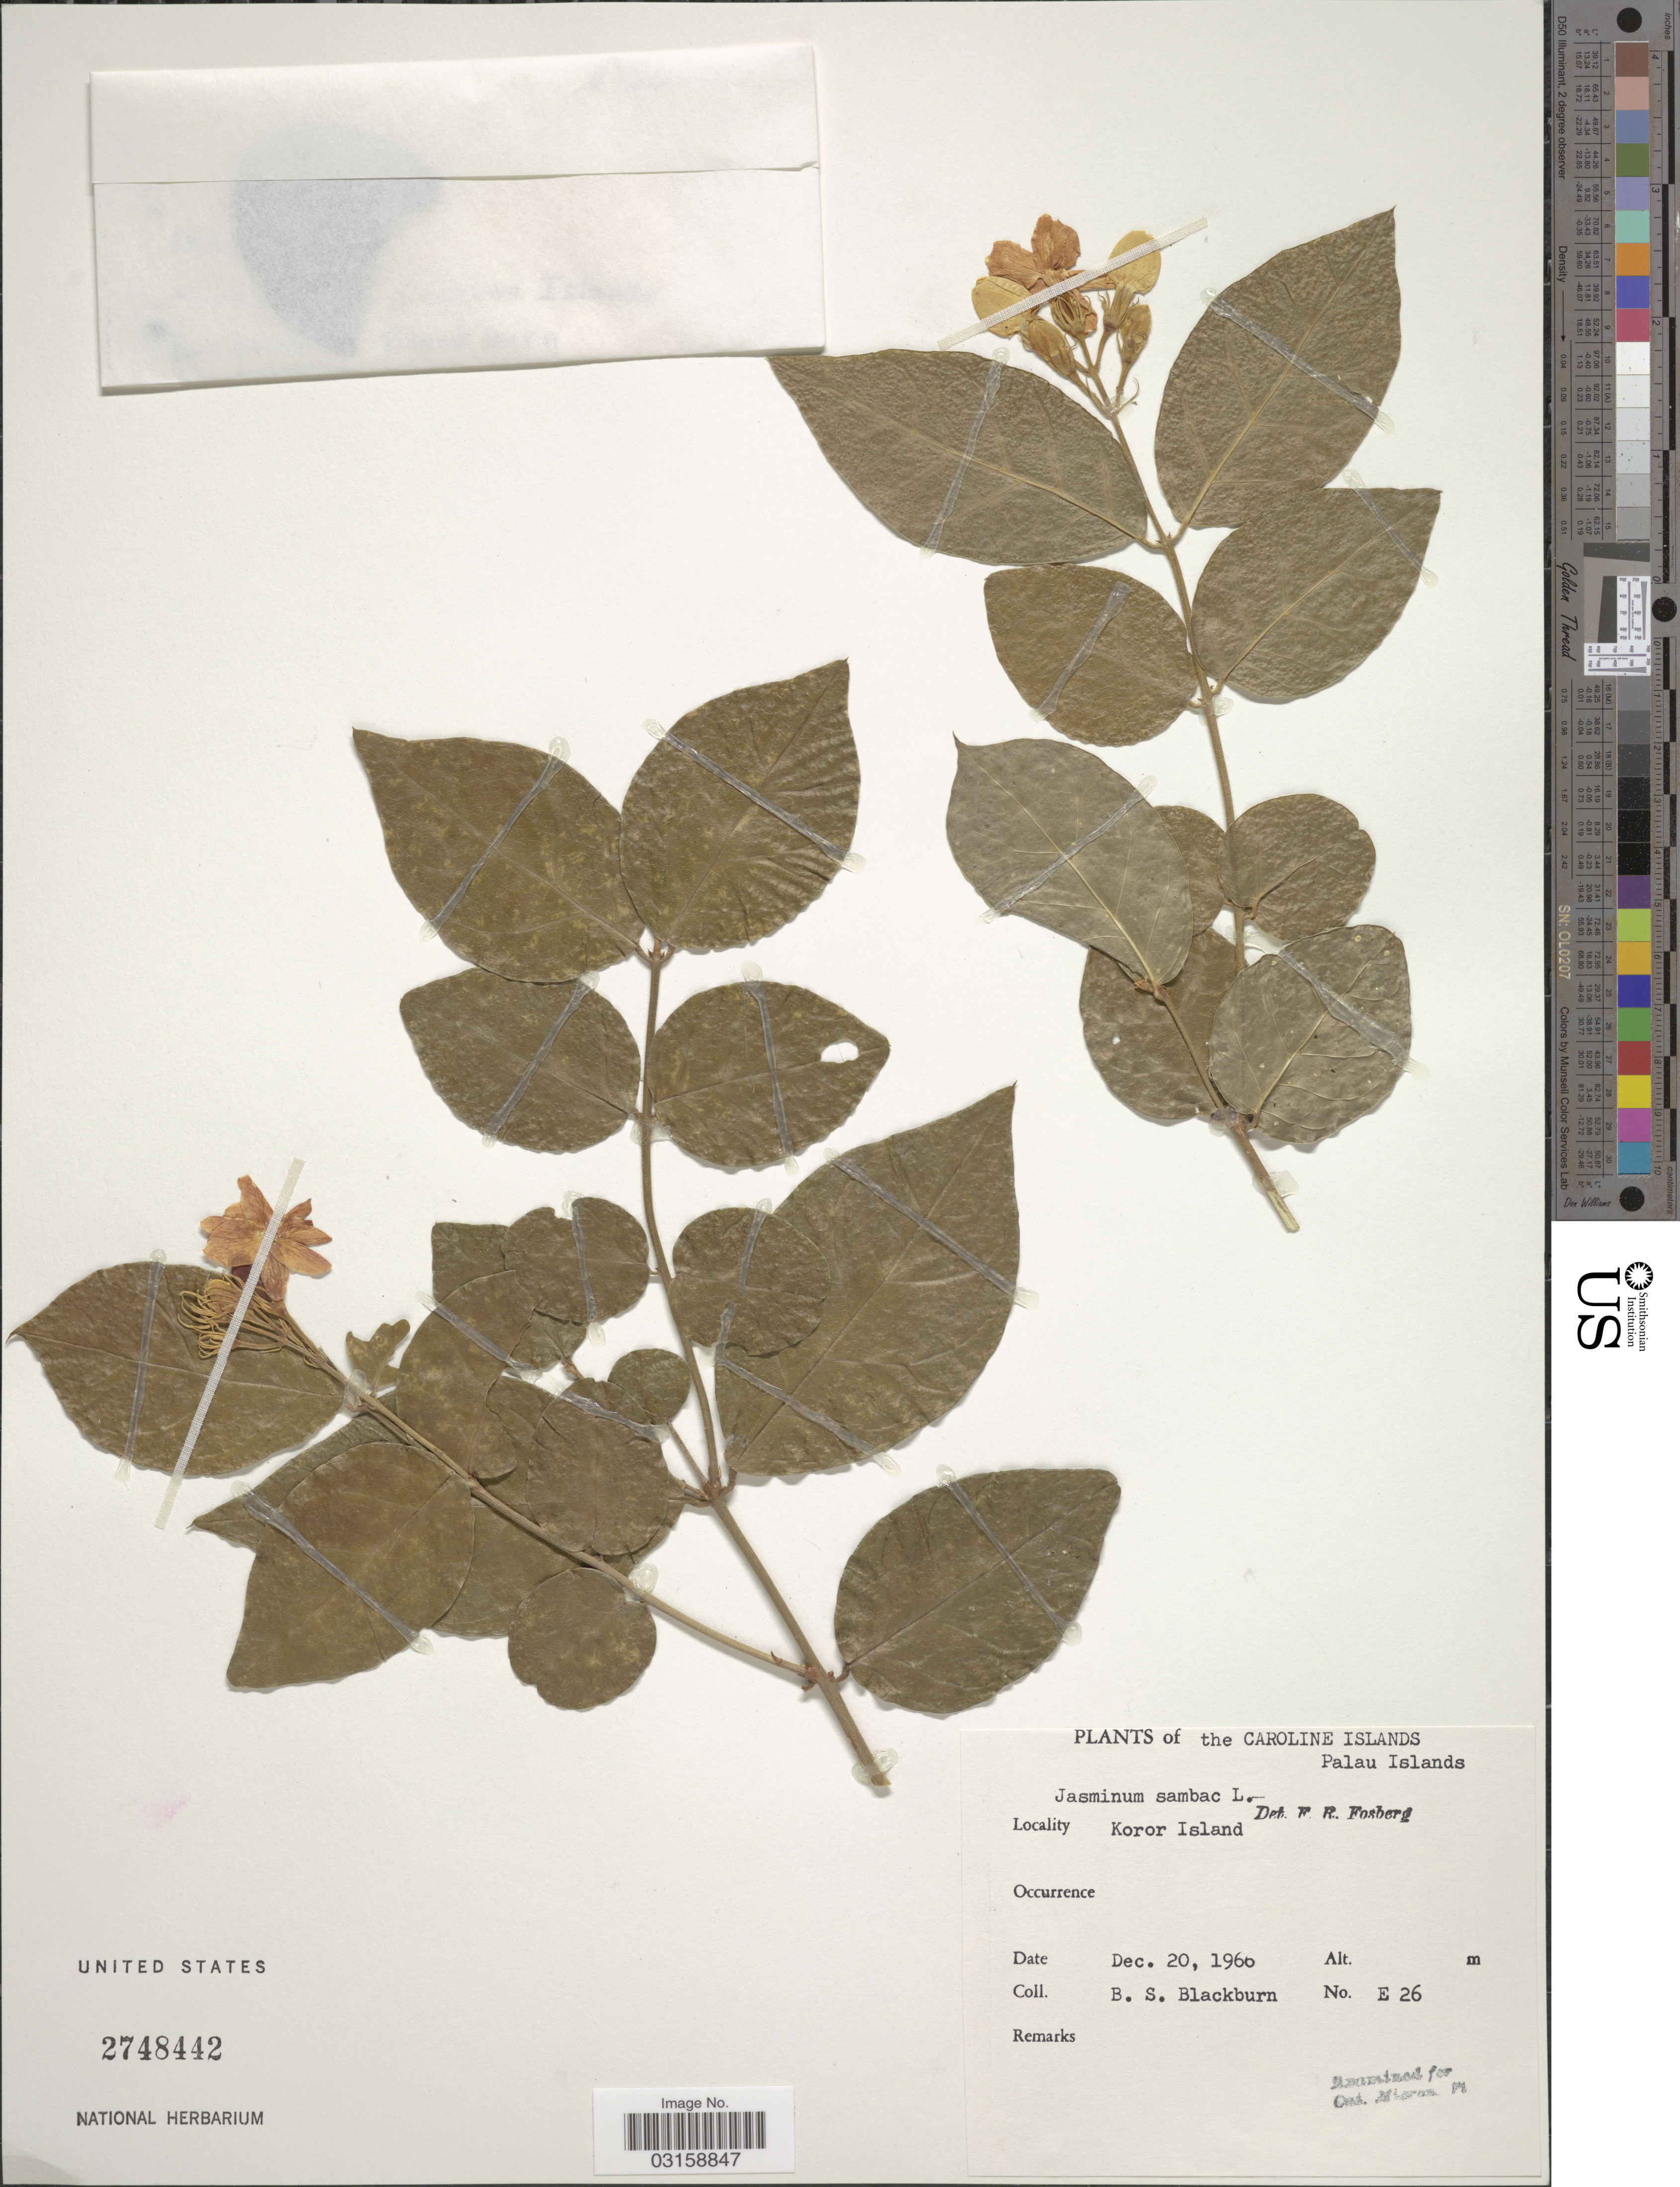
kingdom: Plantae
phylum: Tracheophyta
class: Magnoliopsida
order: Lamiales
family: Oleaceae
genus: Jasminum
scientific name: Jasminum sambac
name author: (L.) Aiton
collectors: B. S. Blackburn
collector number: E 26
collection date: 1966-12-20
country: Palau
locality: Caroline Islands. Palau Islands. Koror Island.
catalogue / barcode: US 2748442